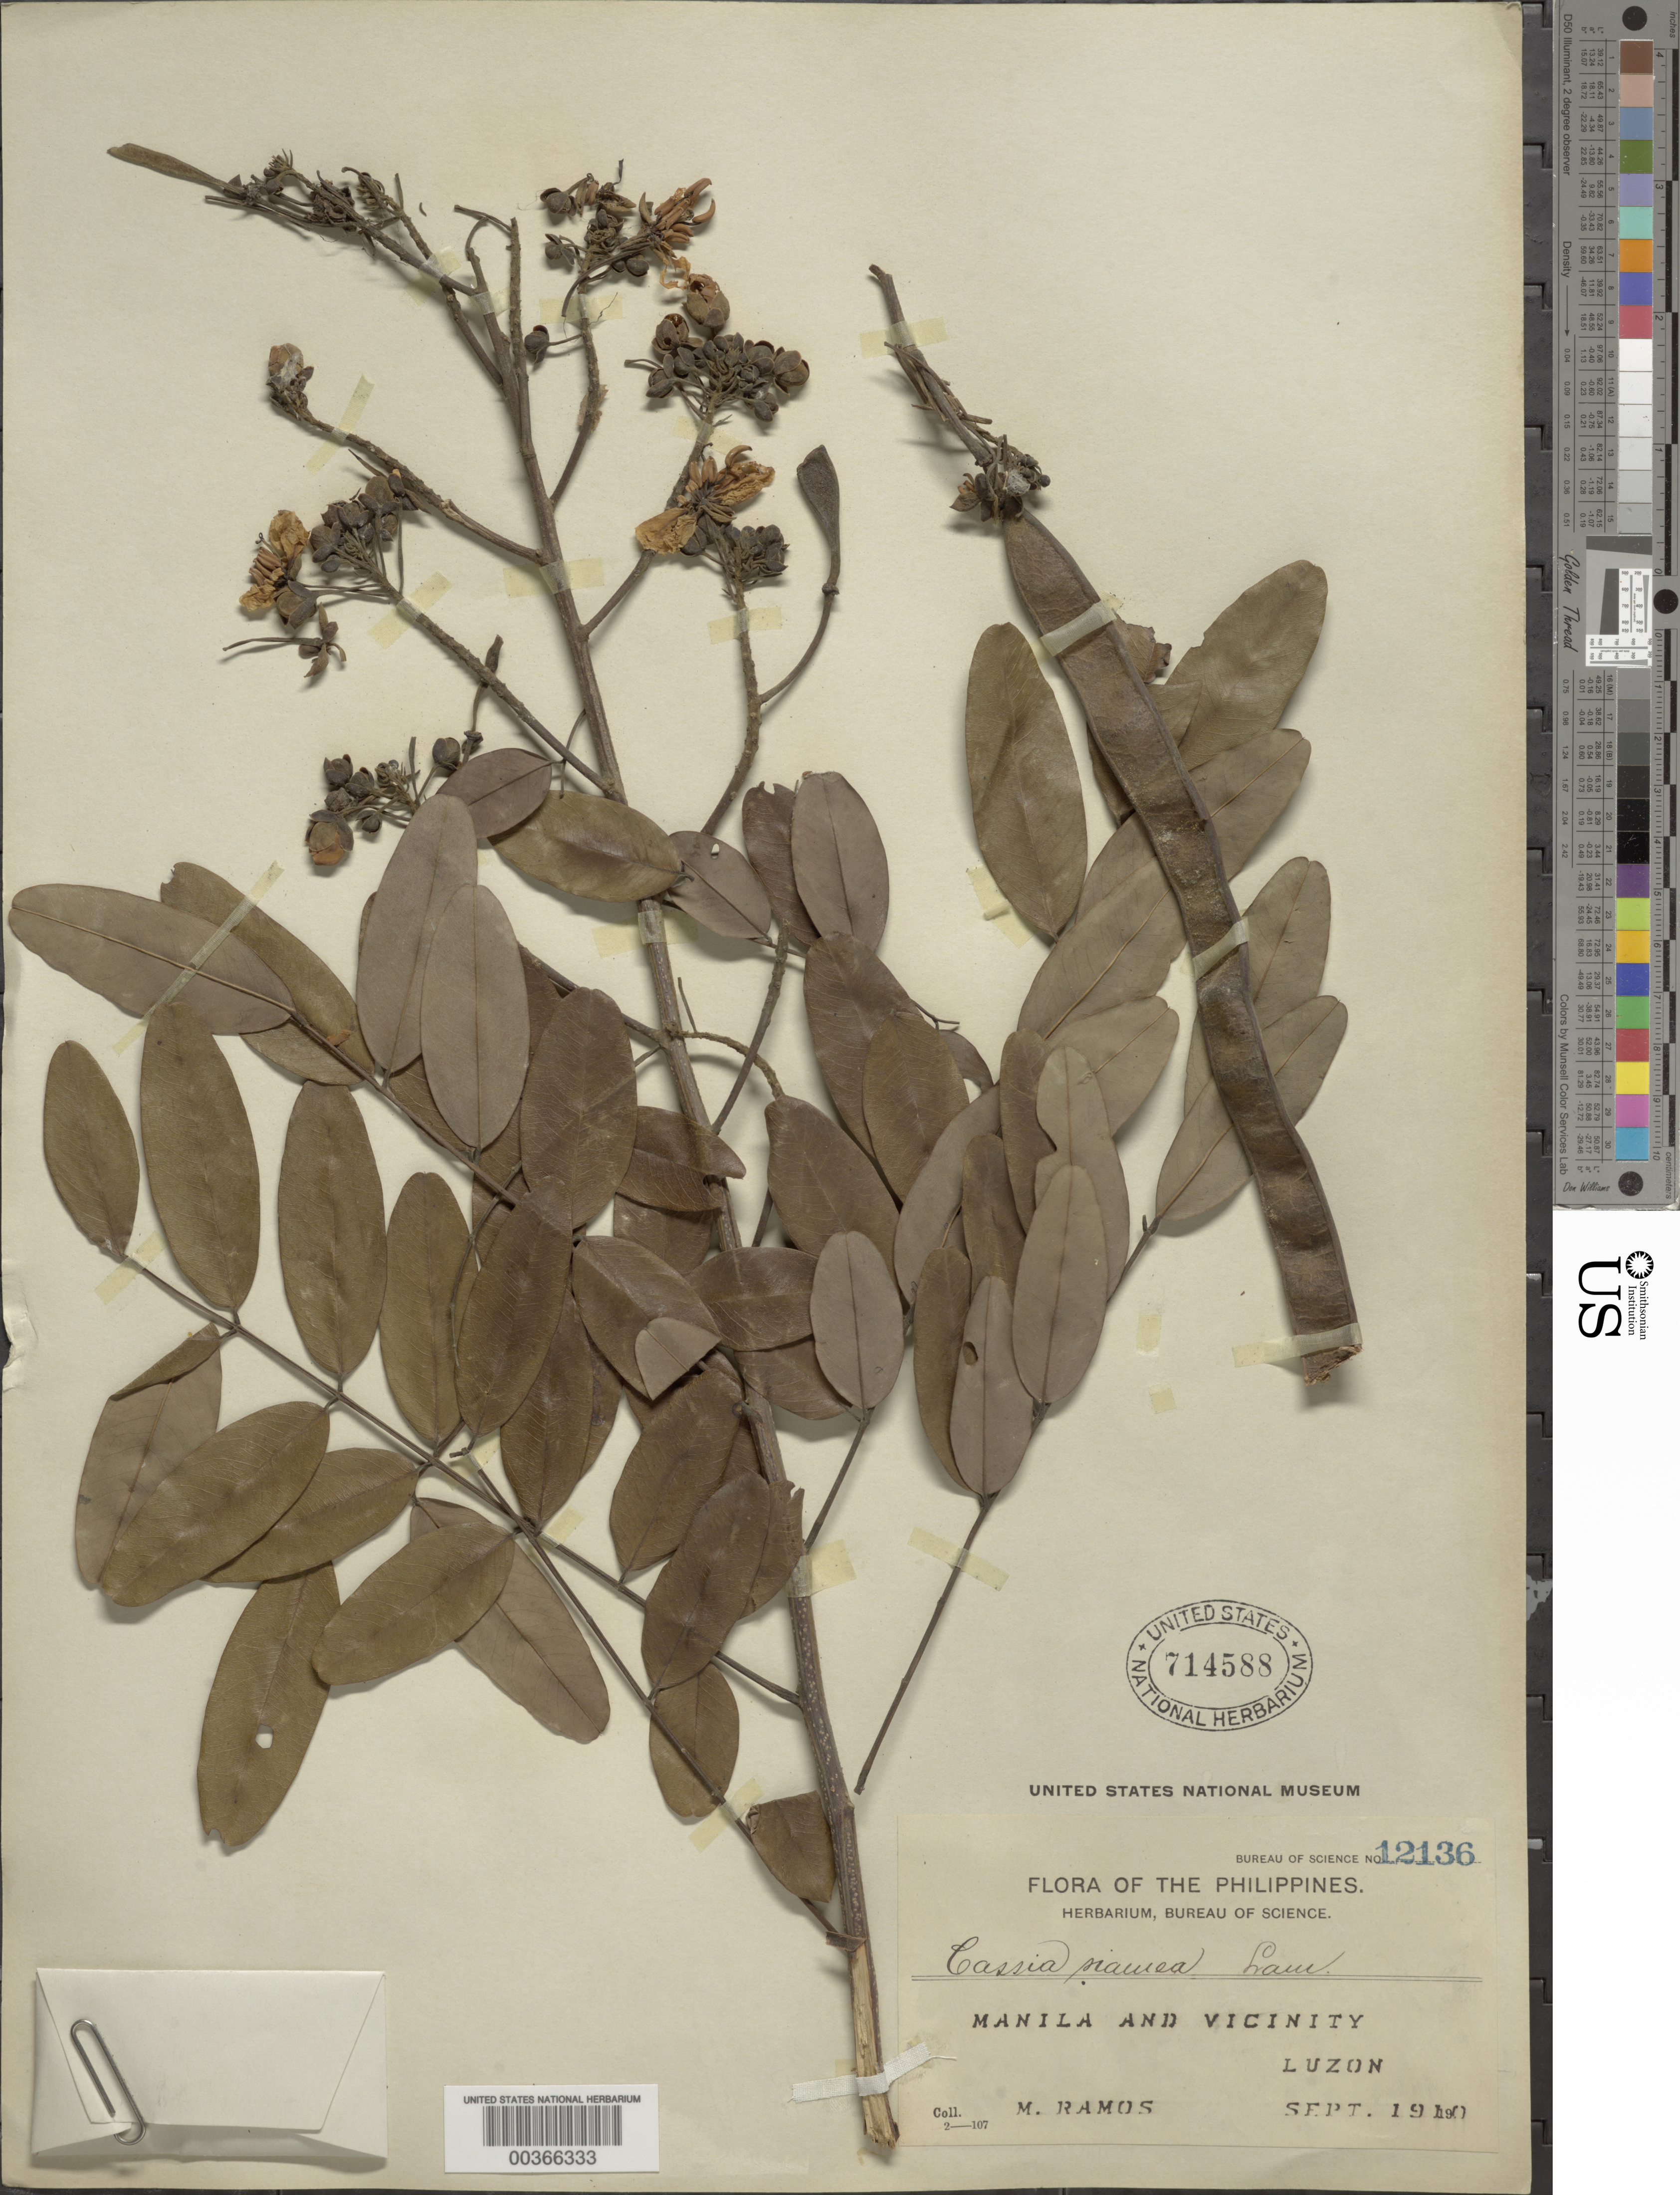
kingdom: Plantae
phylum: Tracheophyta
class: Magnoliopsida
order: Fabales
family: Fabaceae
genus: Senna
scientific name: Senna siamea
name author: (Lam.) H.S. Irwin & Barneby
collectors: M. Ramos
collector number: Bureau Of Science No. 12136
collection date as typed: Sep 1910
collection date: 1910-09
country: Philippines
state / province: National Capital Region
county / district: Manila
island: Luzon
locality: Manila and vicinity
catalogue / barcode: US 714588